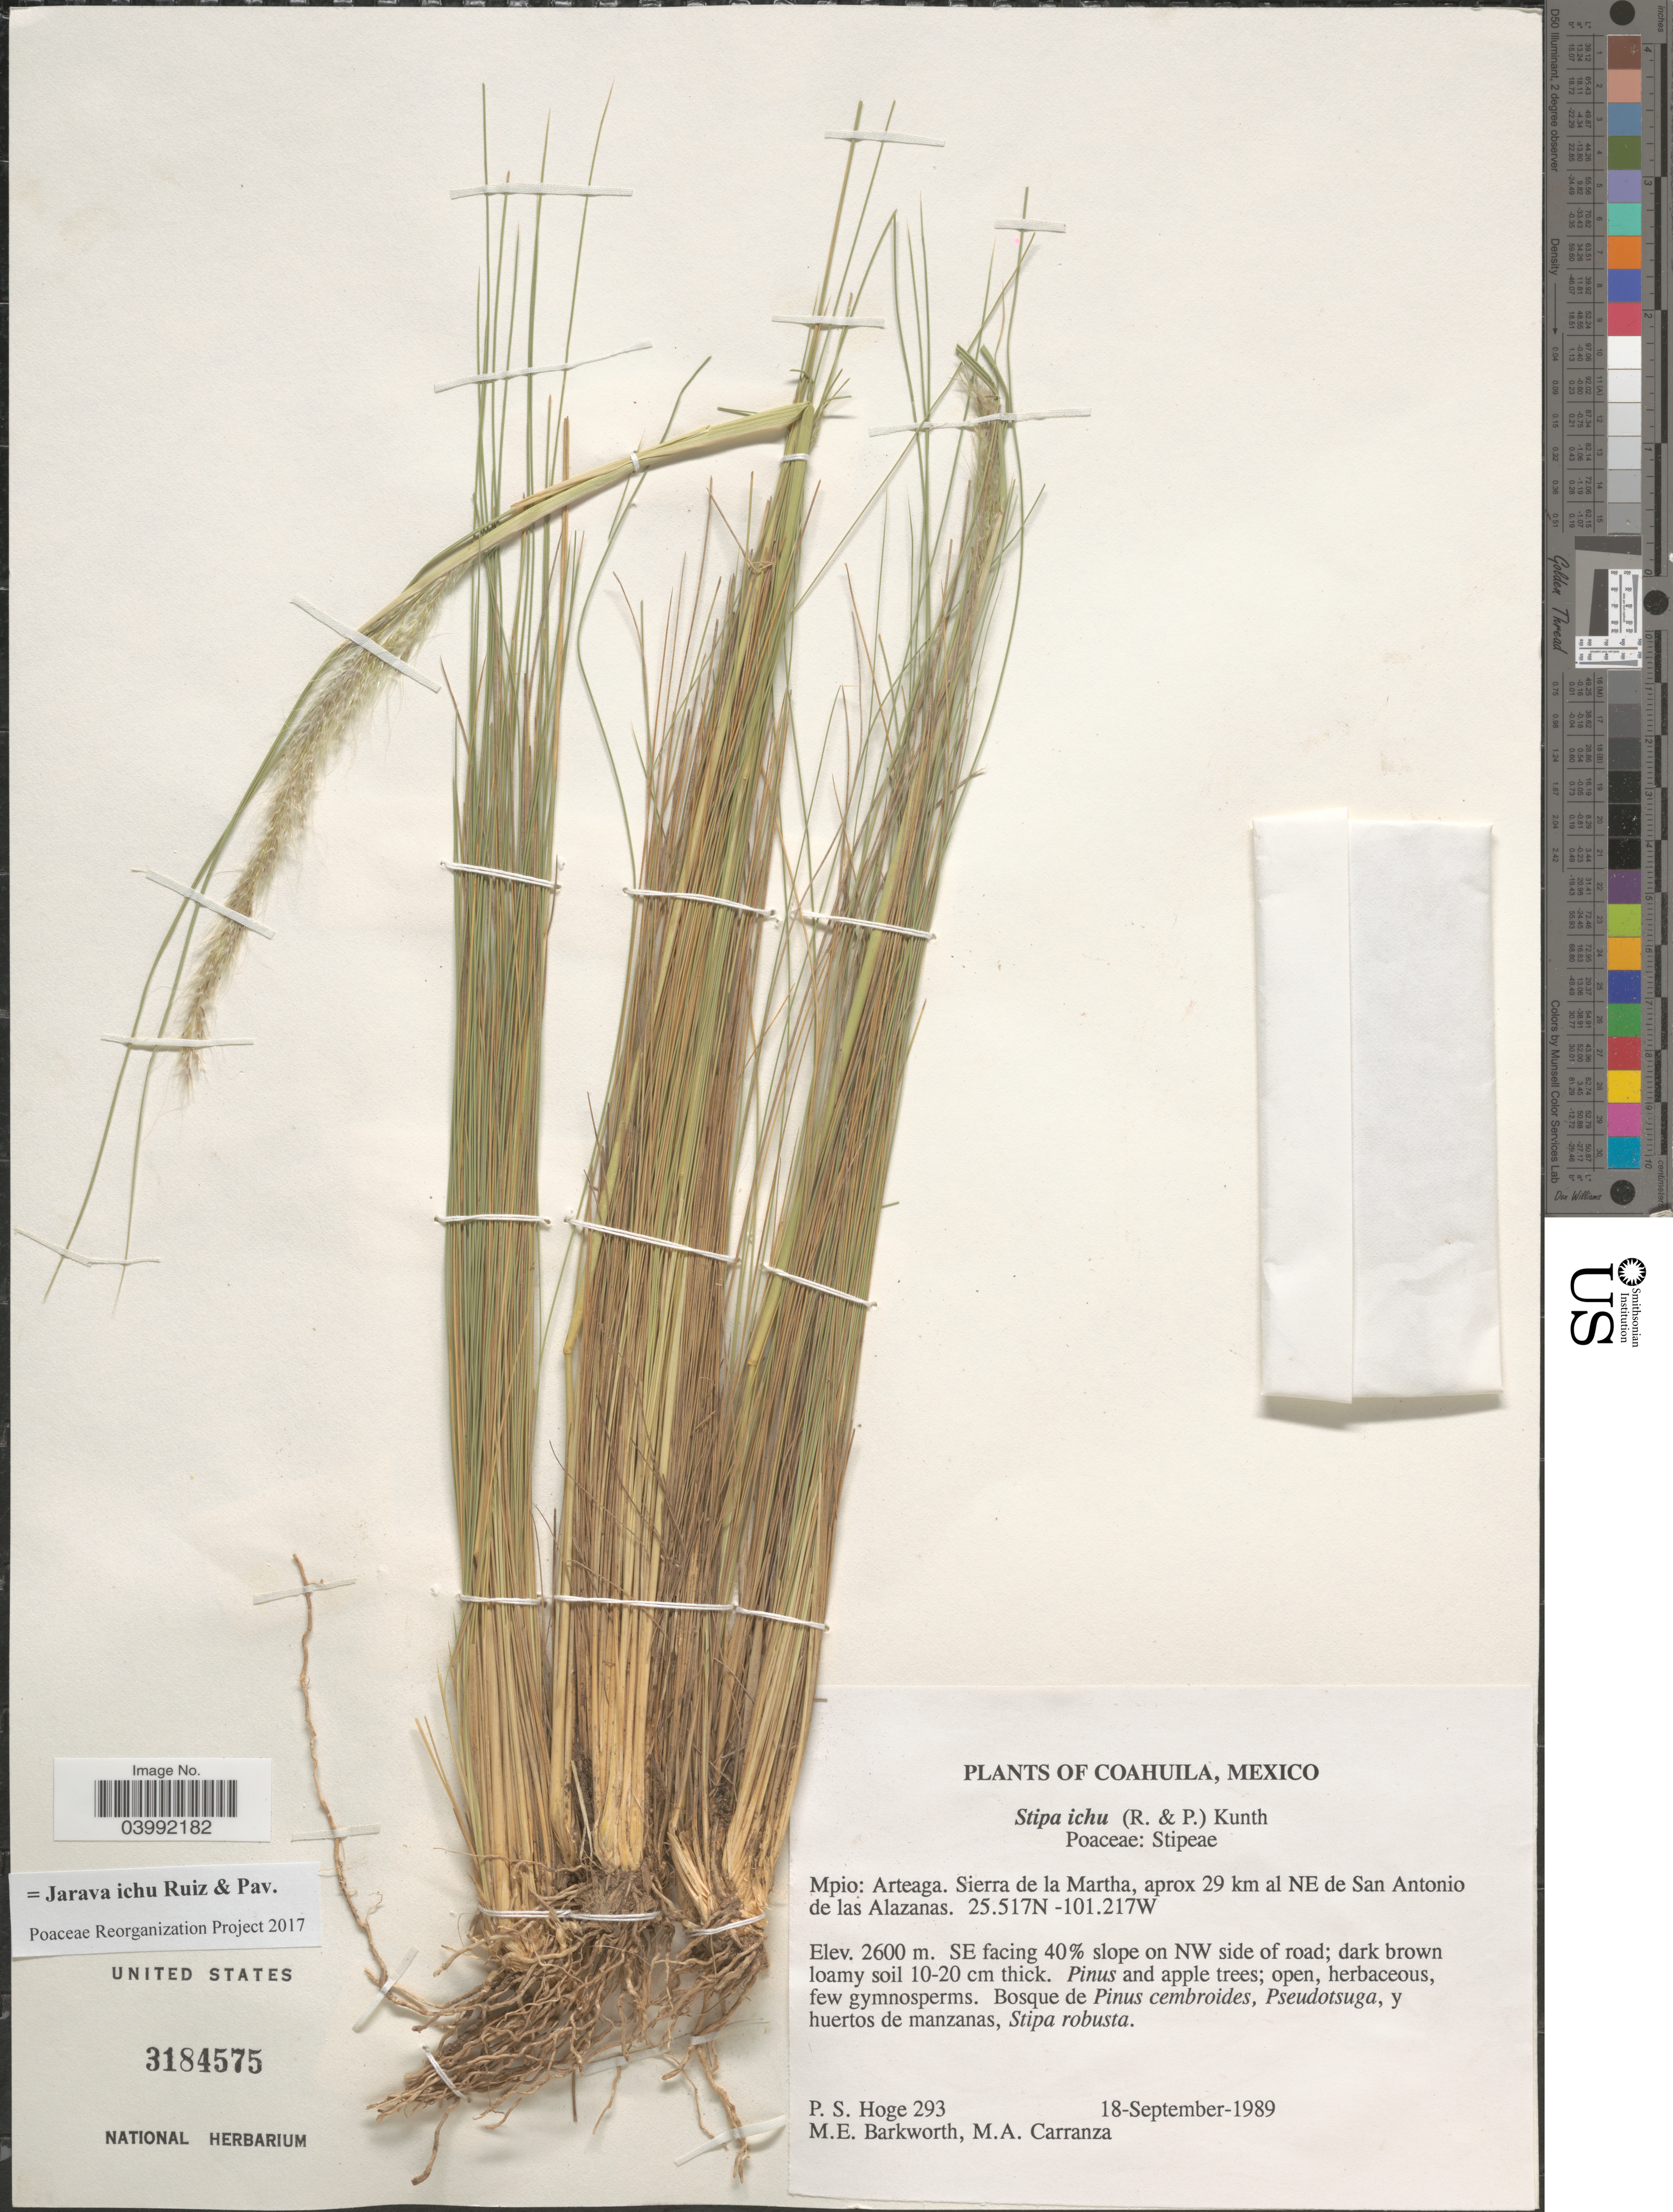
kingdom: Plantae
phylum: Tracheophyta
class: Liliopsida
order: Poales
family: Poaceae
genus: Jarava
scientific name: Jarava ichu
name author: Ruiz & Pav.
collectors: P. S. Hoge, M. E. Barkworth & M. Carranza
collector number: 293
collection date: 1989-09-18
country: Mexico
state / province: Coahuila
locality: Mpio: Arteaga. Sierra de la Martha, aprox 29 km al NE de San Antonio de las Alazanas. SE facing 40% slope on NW side of road.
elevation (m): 2600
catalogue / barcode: US 3184575